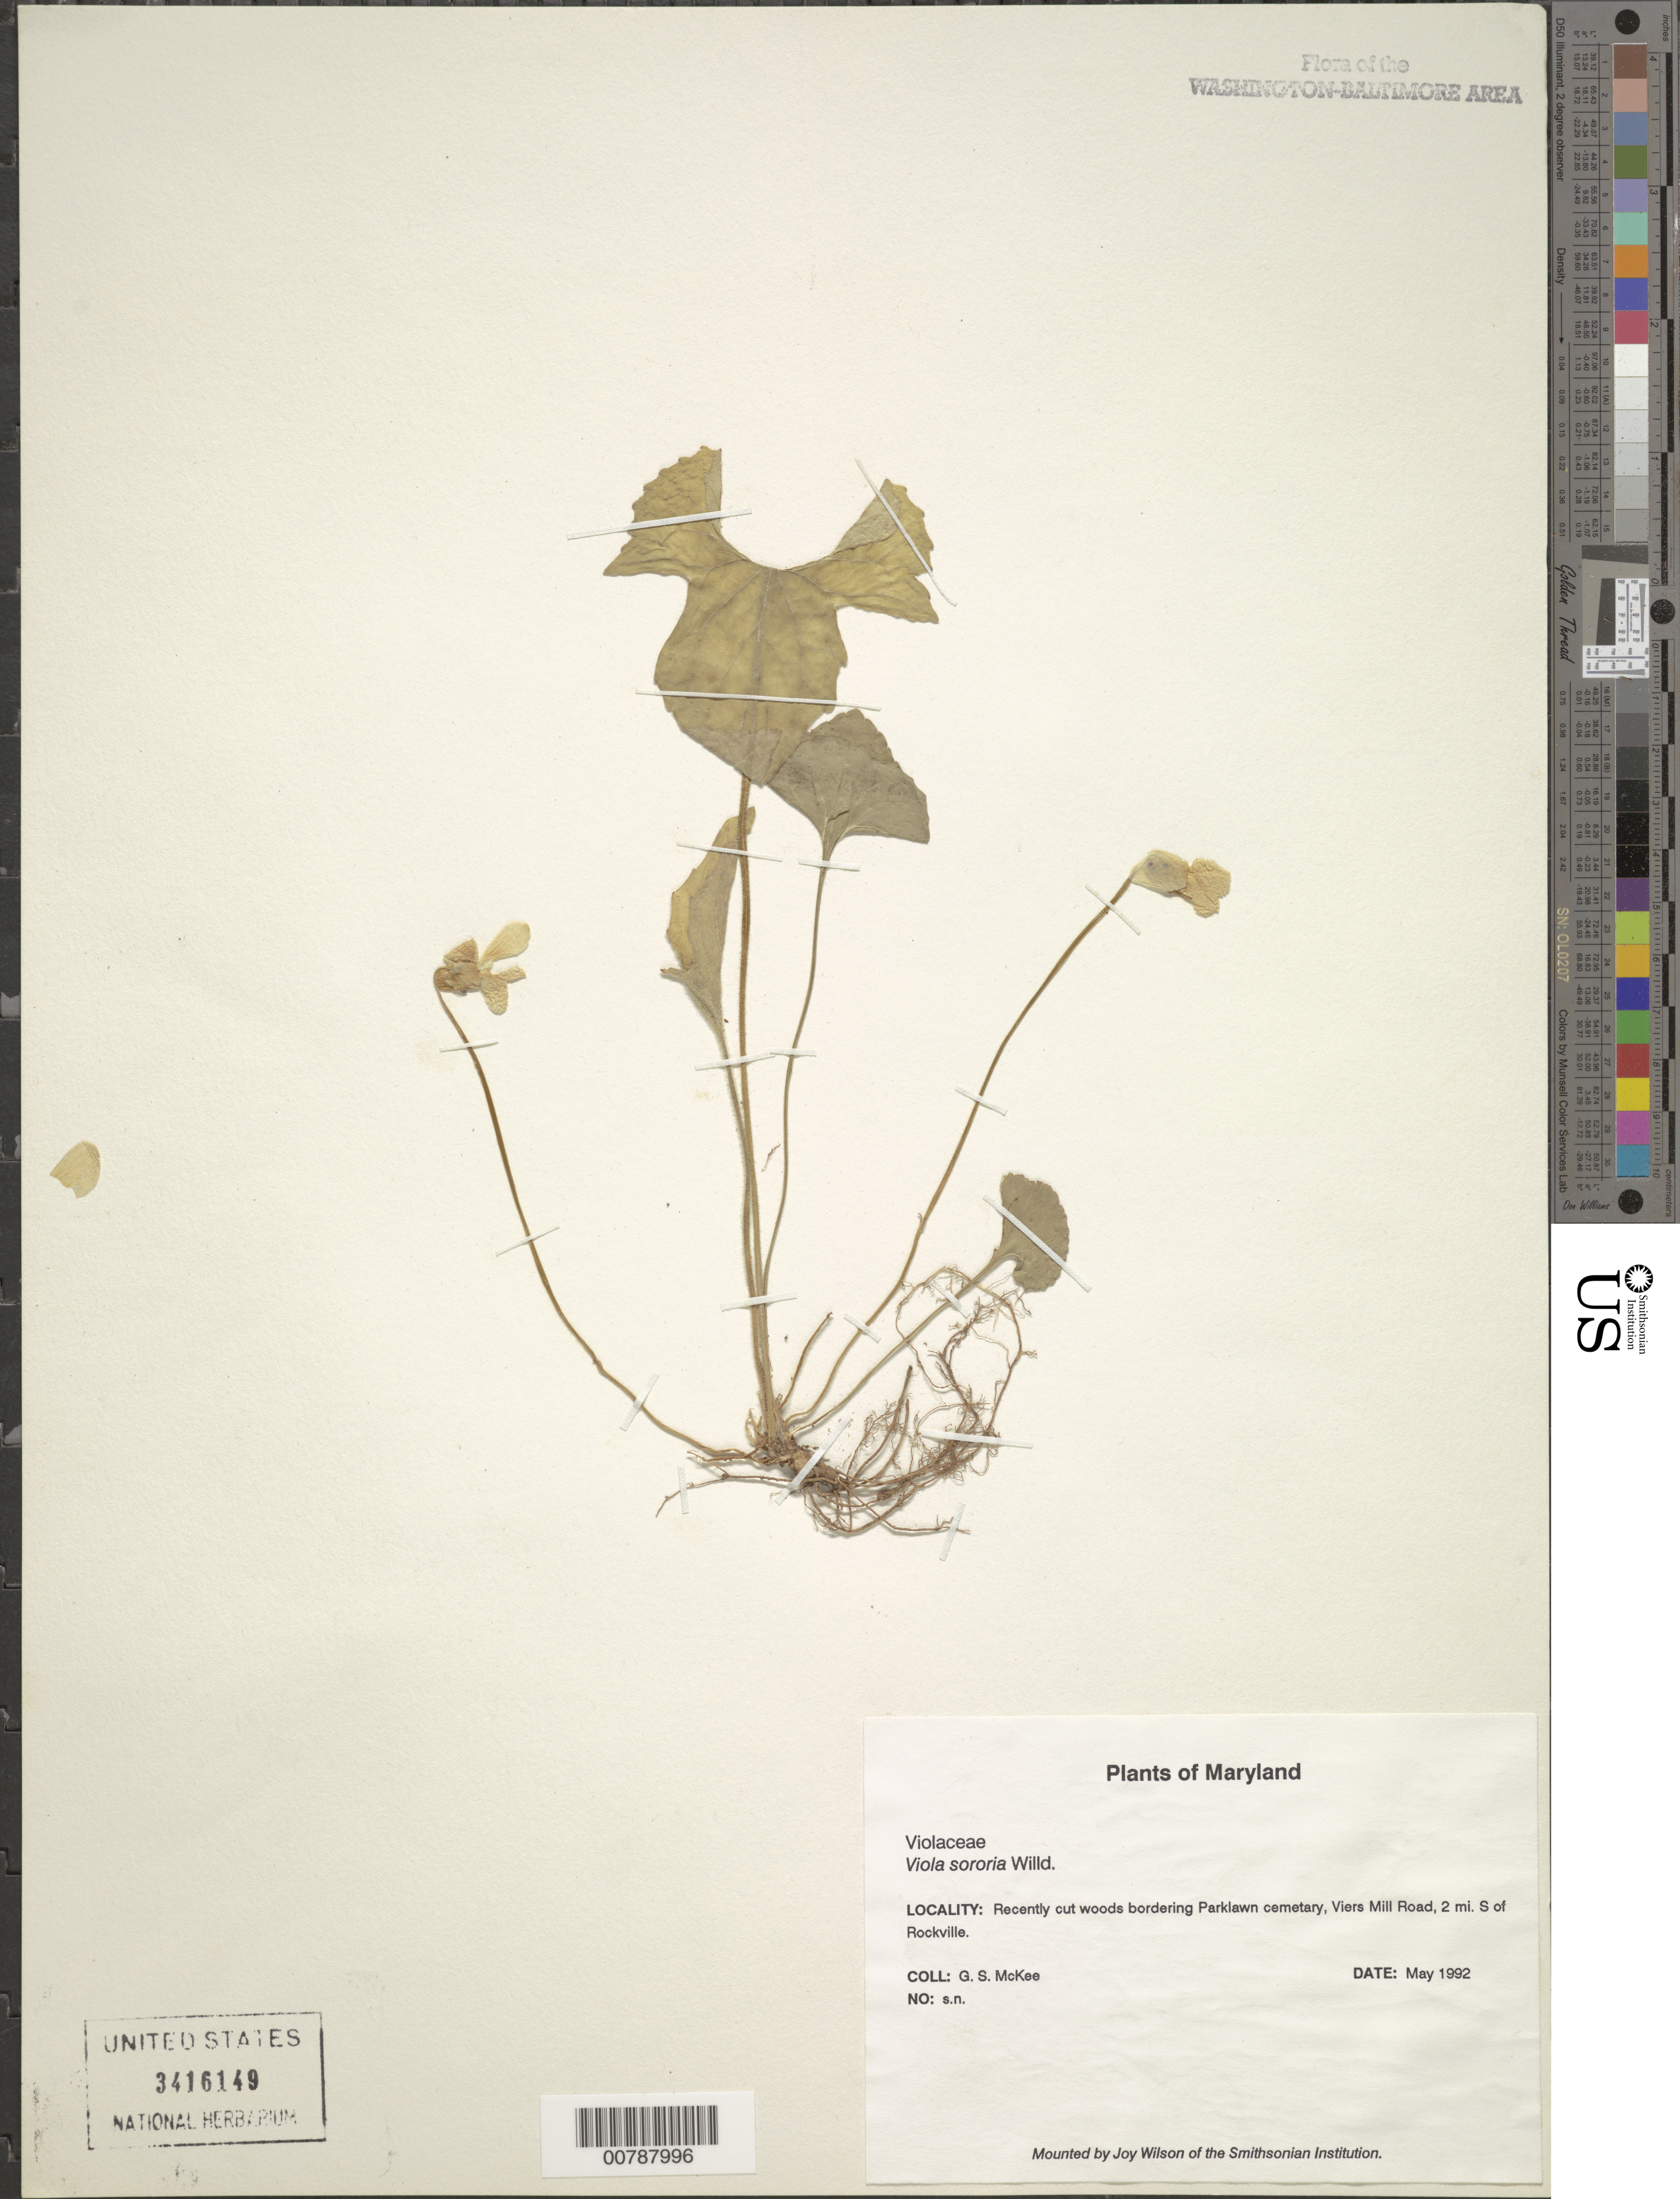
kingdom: Plantae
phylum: Tracheophyta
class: Magnoliopsida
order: Malpighiales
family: Violaceae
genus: Viola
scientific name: Viola sororia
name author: Willd.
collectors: G. S. McKee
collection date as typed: May 1992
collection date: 1992-05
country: United States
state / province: Maryland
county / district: Montgomery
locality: Bordering Parklawn cemetary, Viers Mill Road, 2 mi. S of Rockville.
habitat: Recently cut woods.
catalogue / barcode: US 3416149